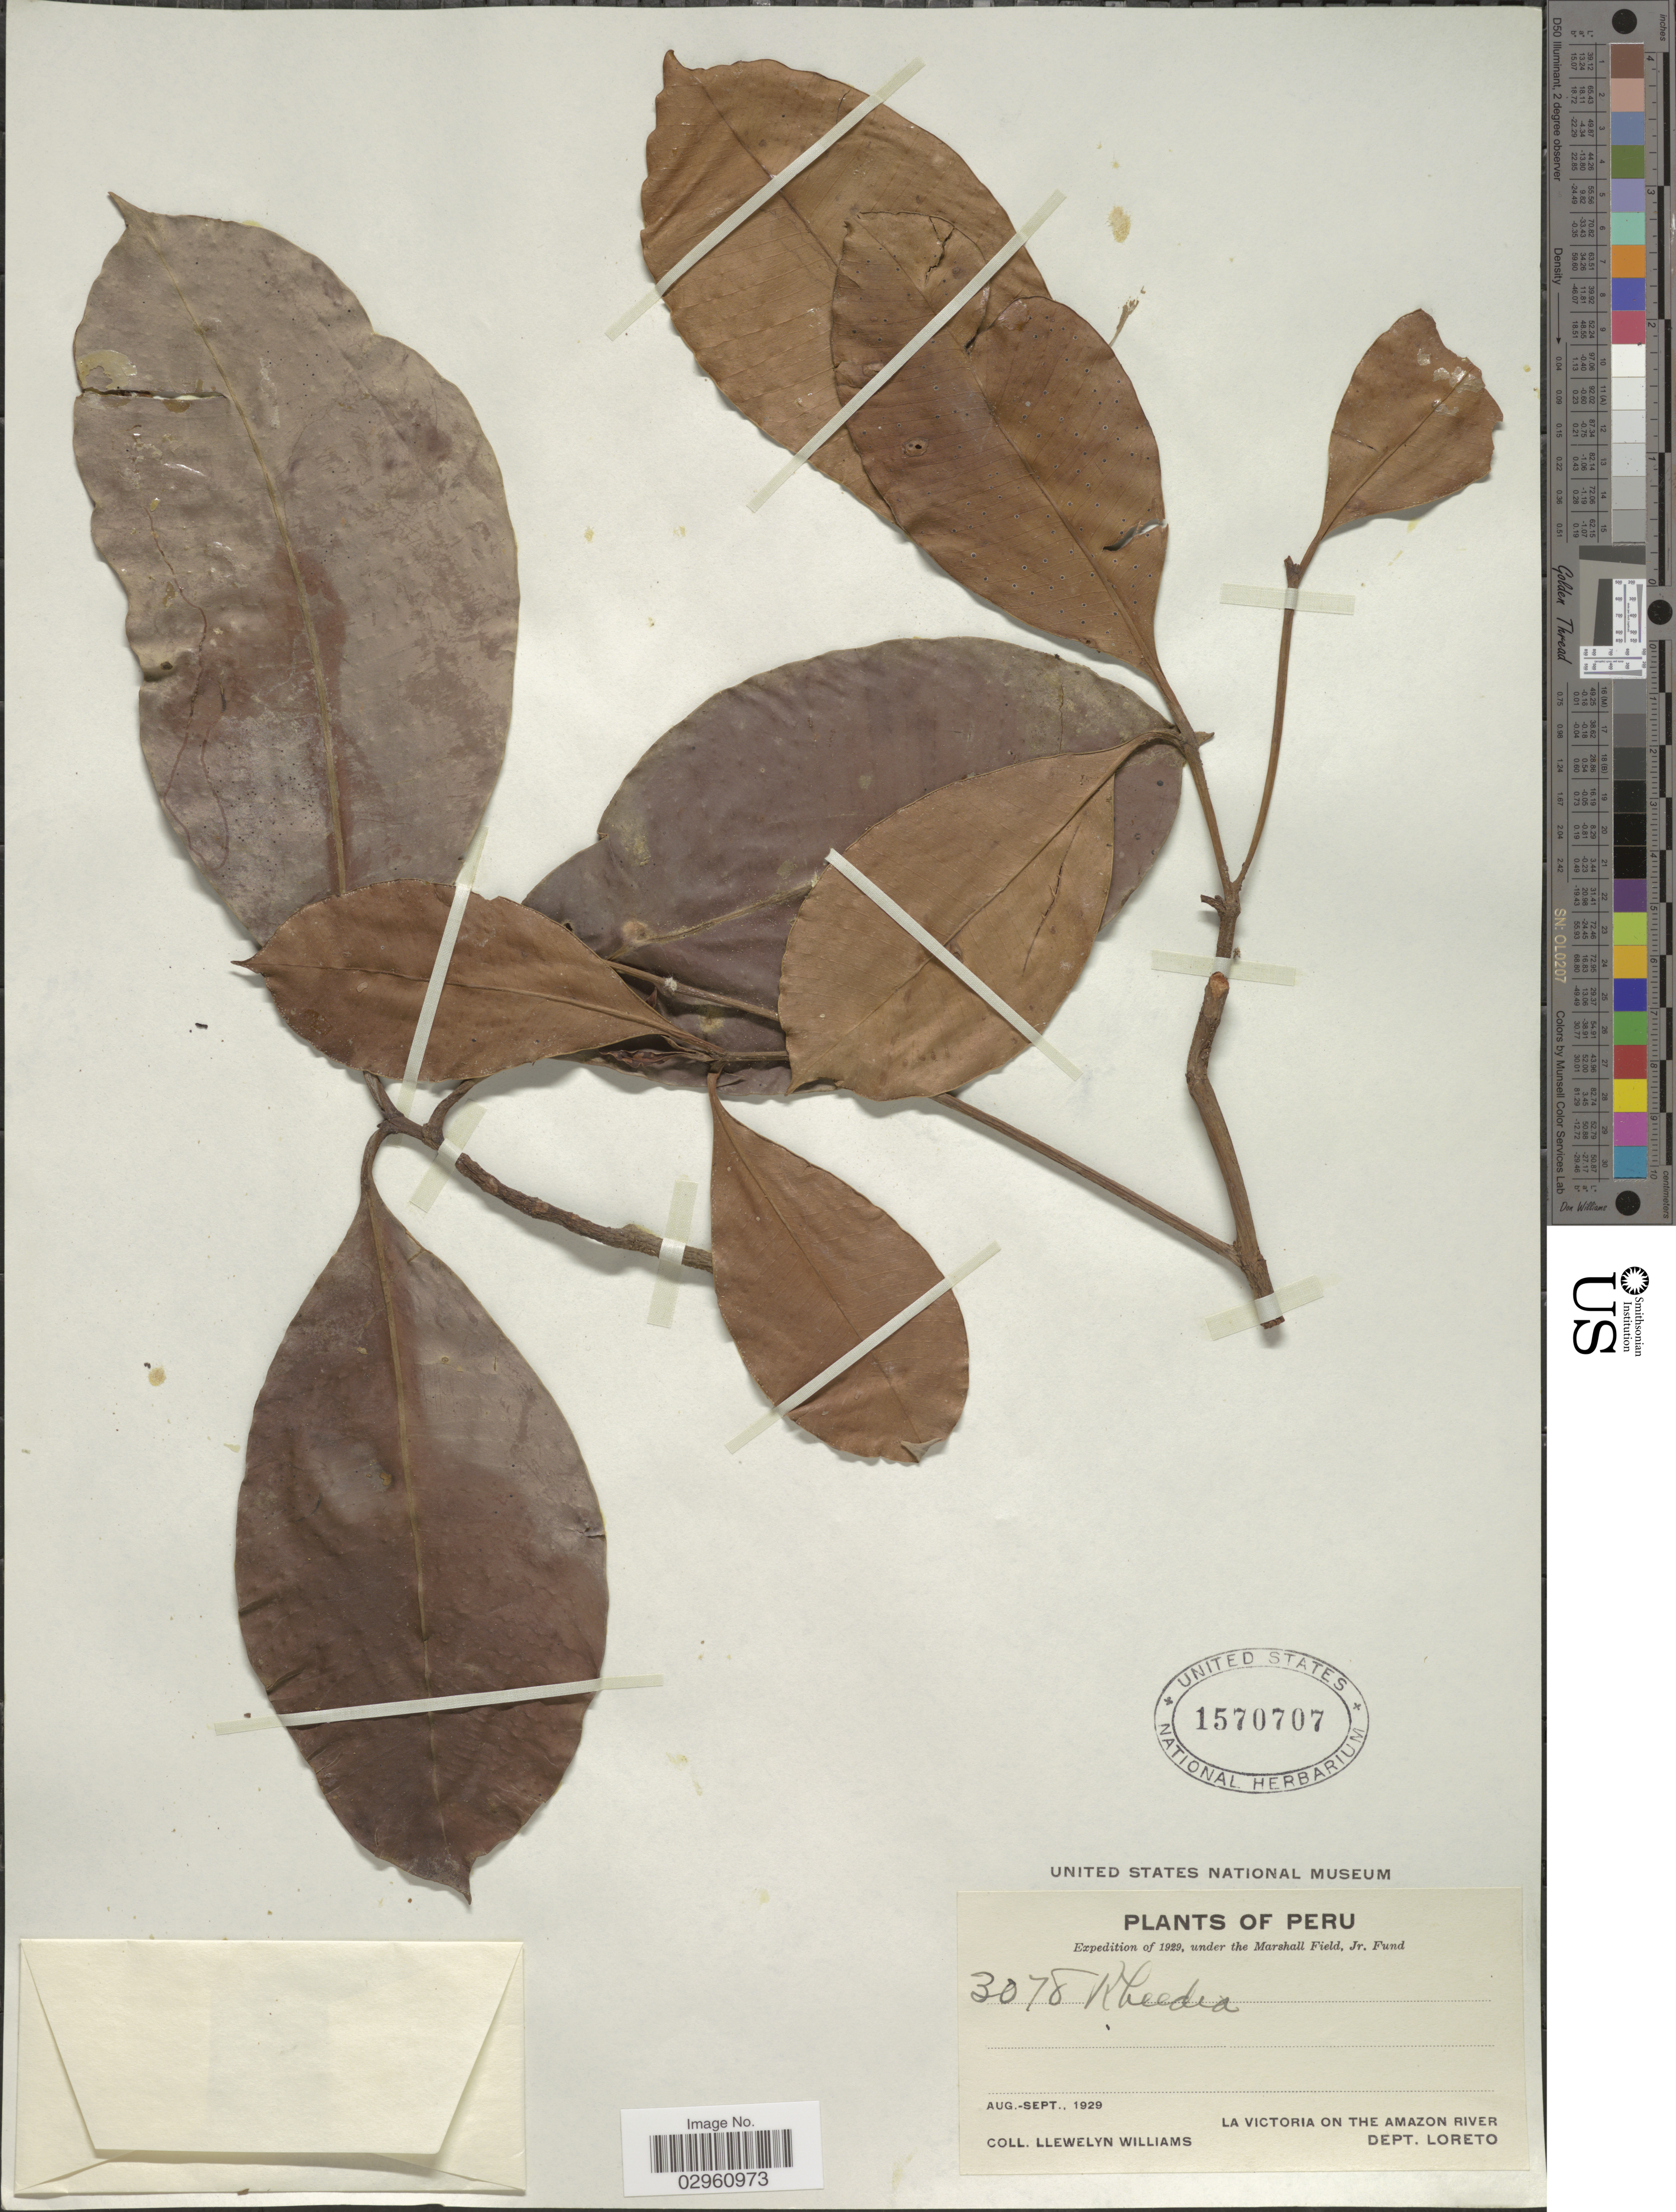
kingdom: Plantae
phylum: Tracheophyta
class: Magnoliopsida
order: Malpighiales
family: Clusiaceae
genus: Garcinia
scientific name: Garcinia sp.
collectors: Ll. Williams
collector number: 3078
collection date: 1929-08/1929-09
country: Peru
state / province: Loreto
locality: La Victoria on the Amazon River. Dept. Loreto.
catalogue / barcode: US 1570707